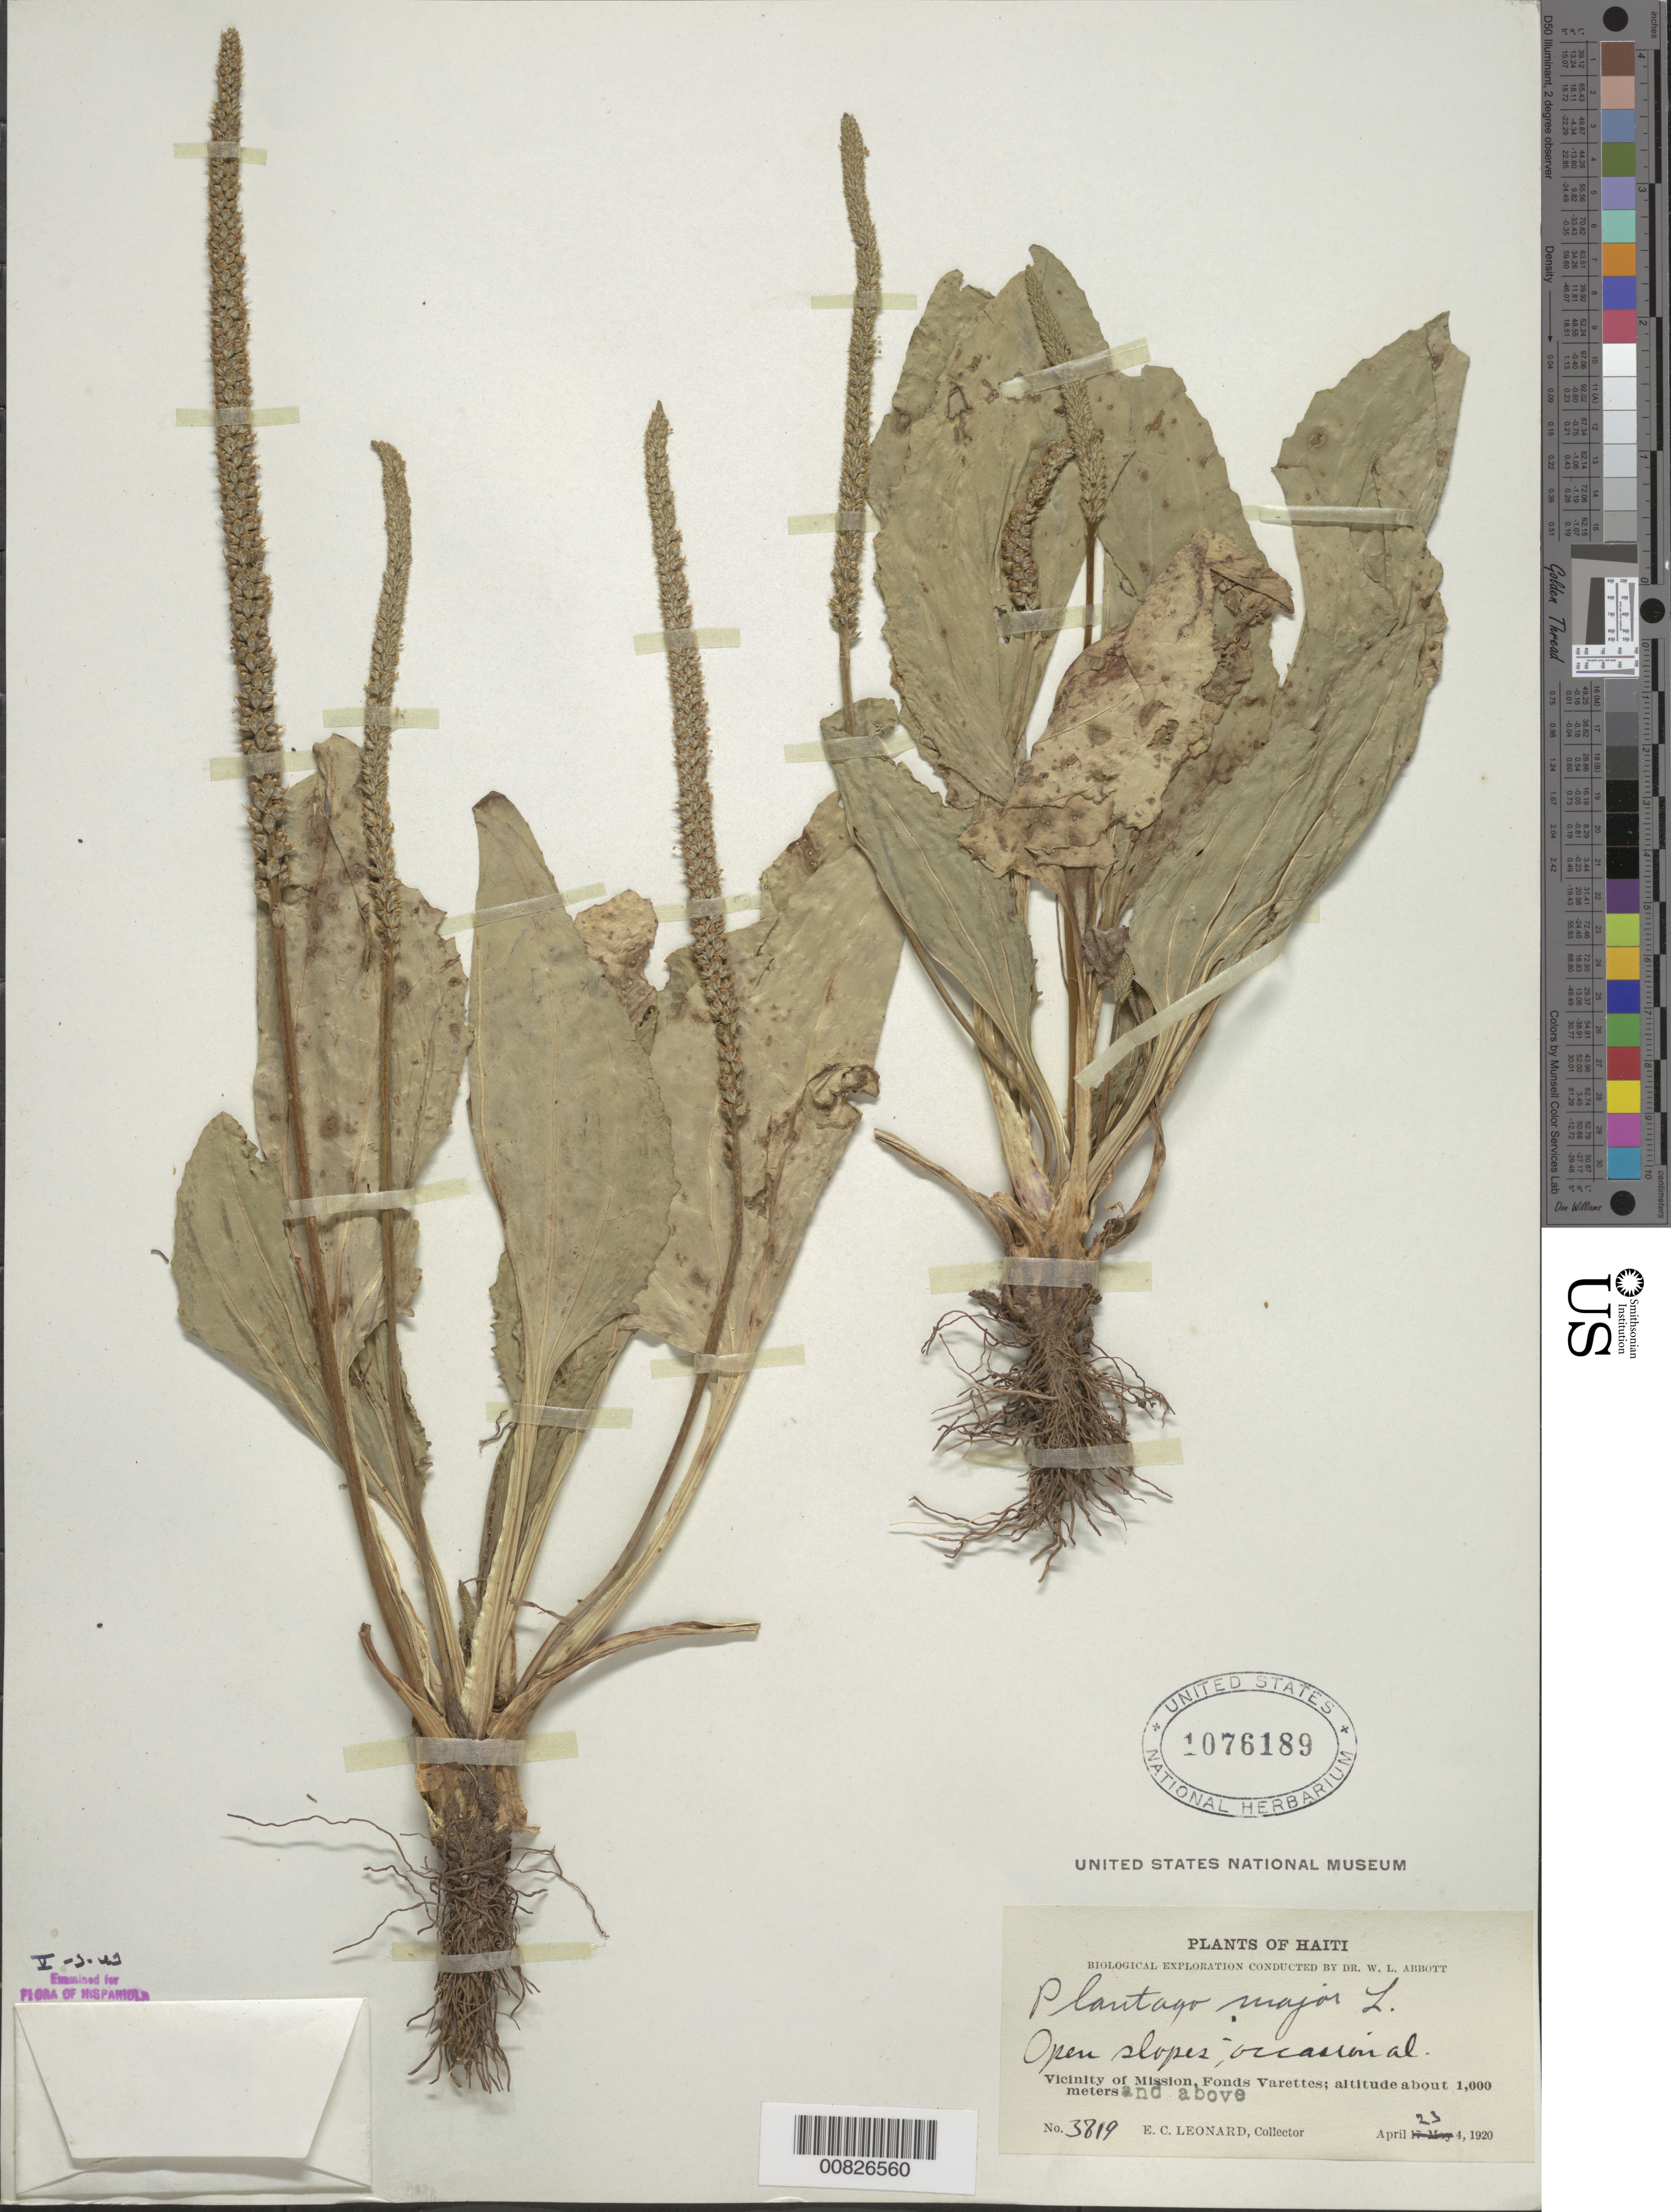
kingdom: Plantae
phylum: Tracheophyta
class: Magnoliopsida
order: Lamiales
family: Plantaginaceae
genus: Plantago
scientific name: Plantago major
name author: L.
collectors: E. C. Leonard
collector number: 3819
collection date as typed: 23 Apr 1920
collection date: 1920-04-23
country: Haiti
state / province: Ouest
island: Hispaniola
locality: Vicinity of Mission, Fond Verrettes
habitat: Open slopes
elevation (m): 1000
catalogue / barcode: US 1076189